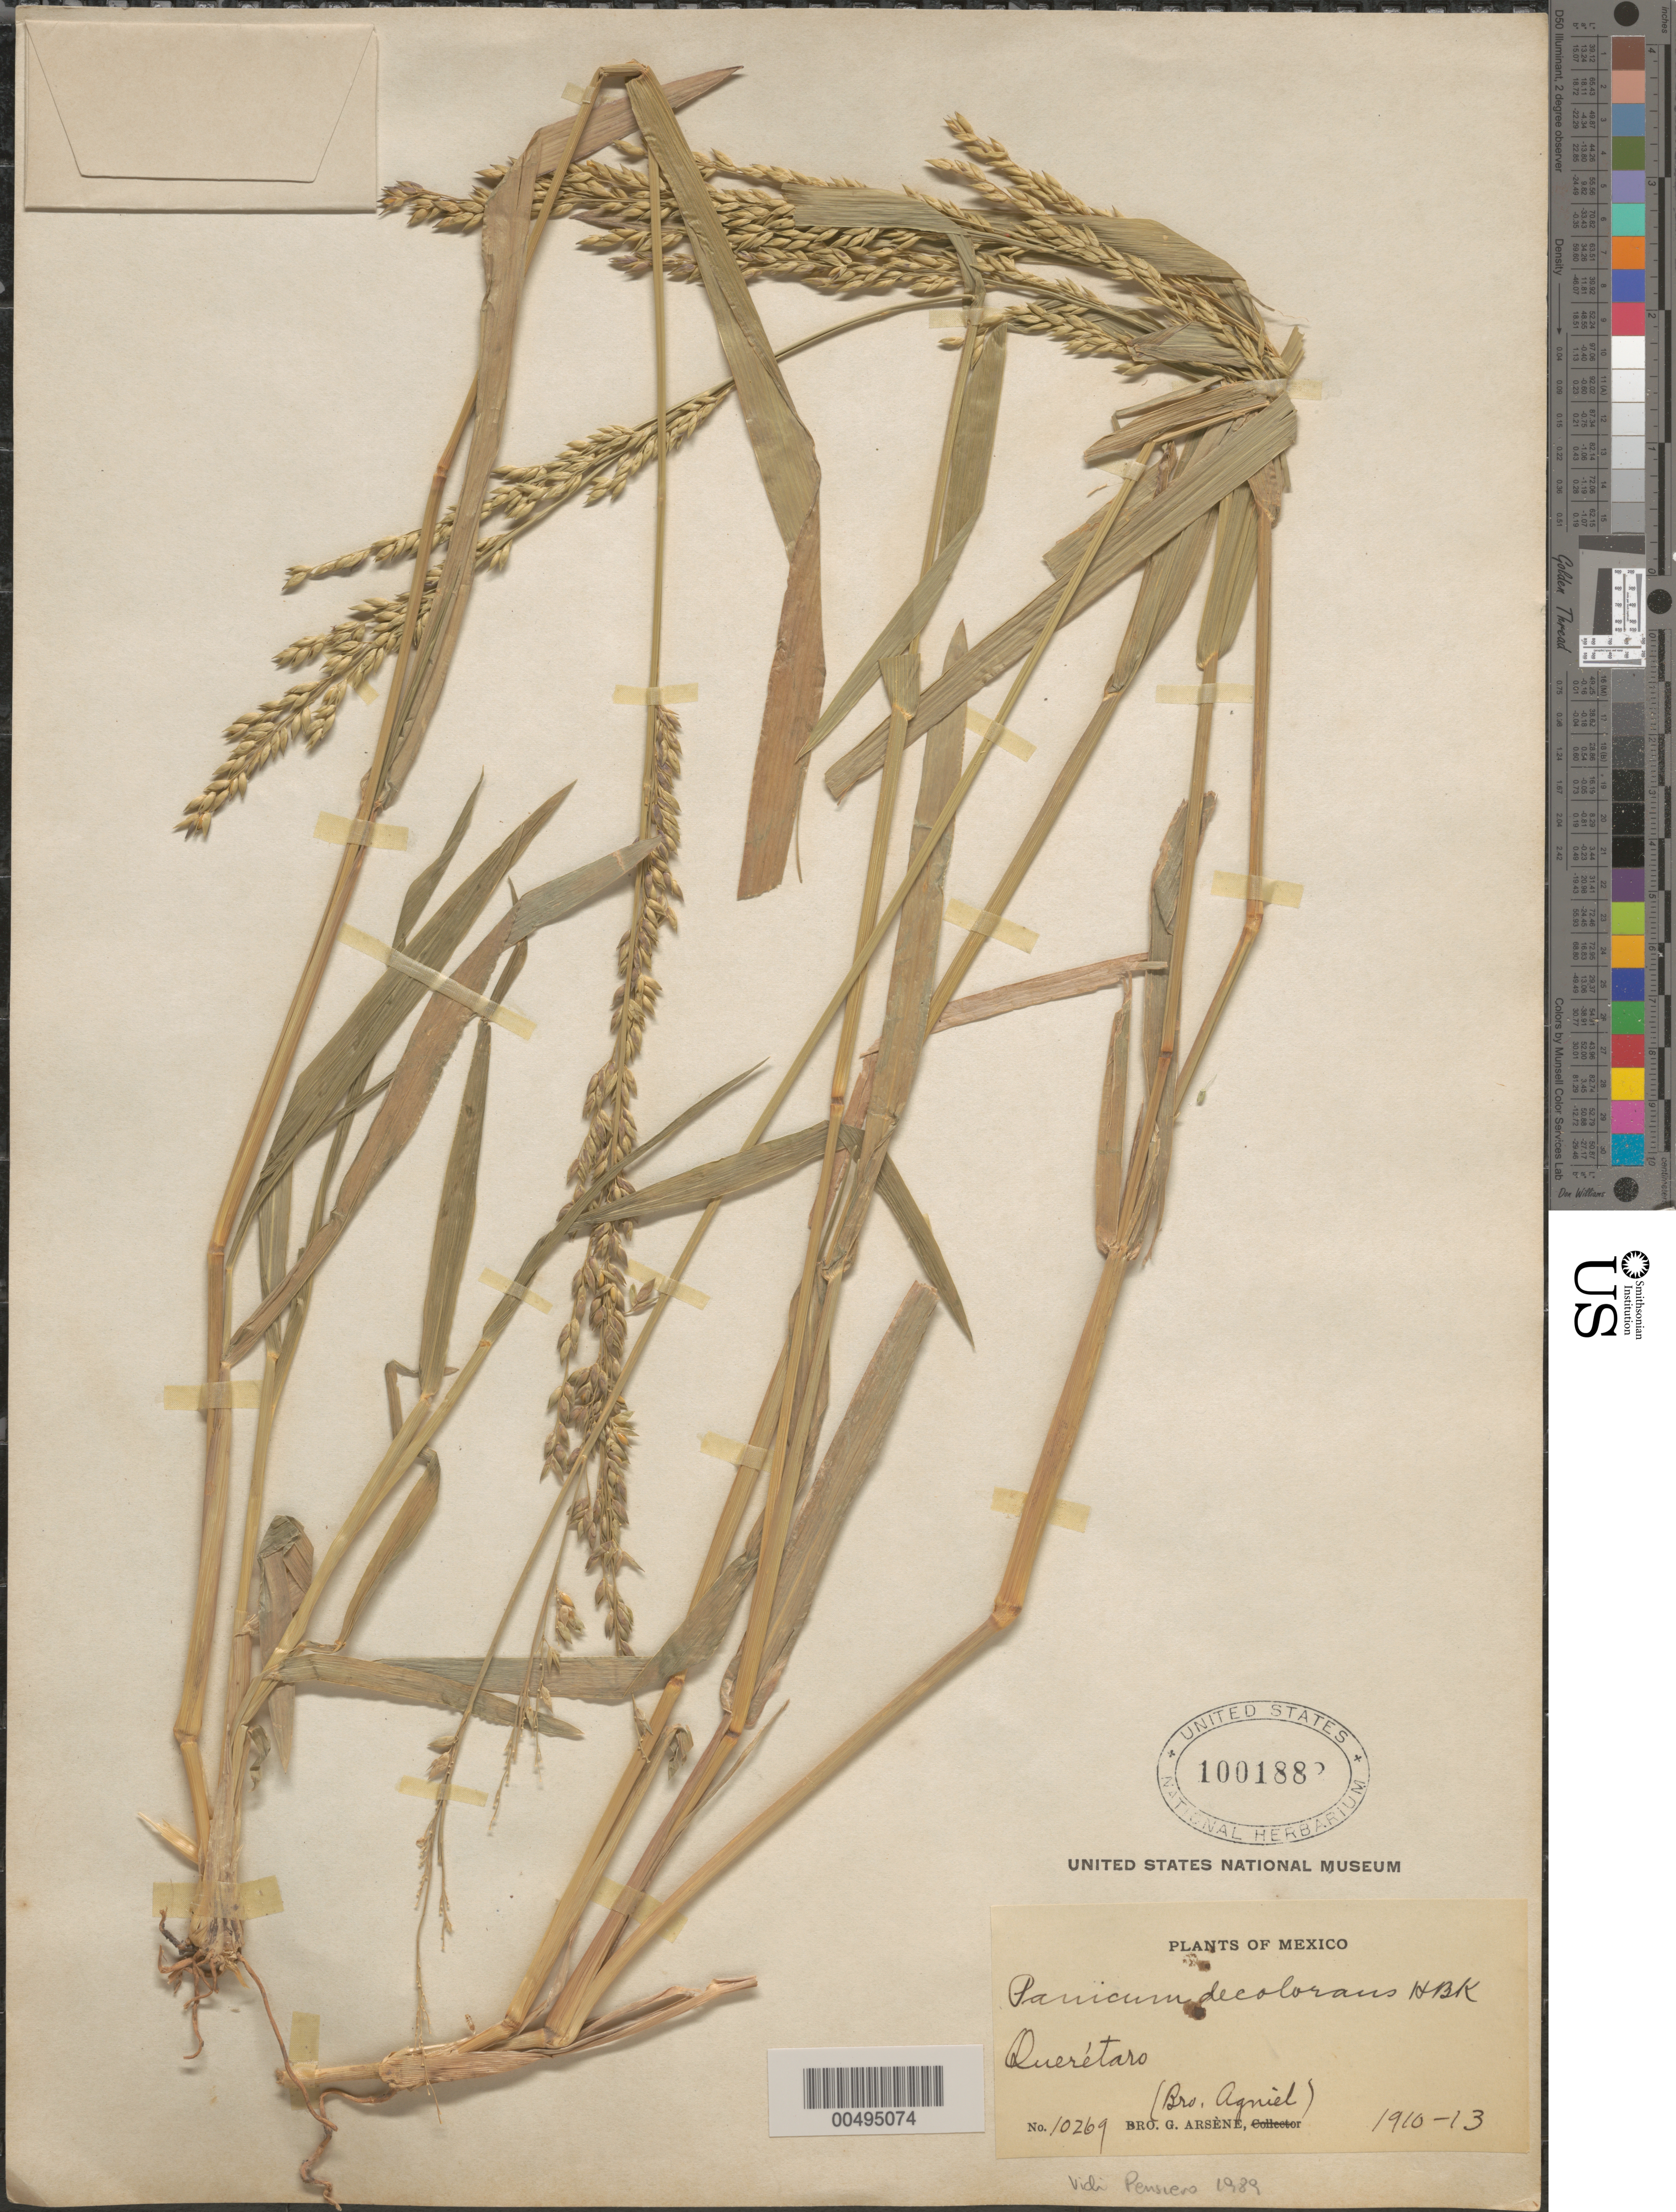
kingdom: Plantae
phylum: Tracheophyta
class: Liliopsida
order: Poales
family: Poaceae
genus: Panicum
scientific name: Panicum decolorans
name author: Kunth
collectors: Bro. Agniel & Bro. G. Arsène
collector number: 10269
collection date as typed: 1910 to 1913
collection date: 1910/1913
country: Mexico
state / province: Querétaro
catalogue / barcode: US 1001882